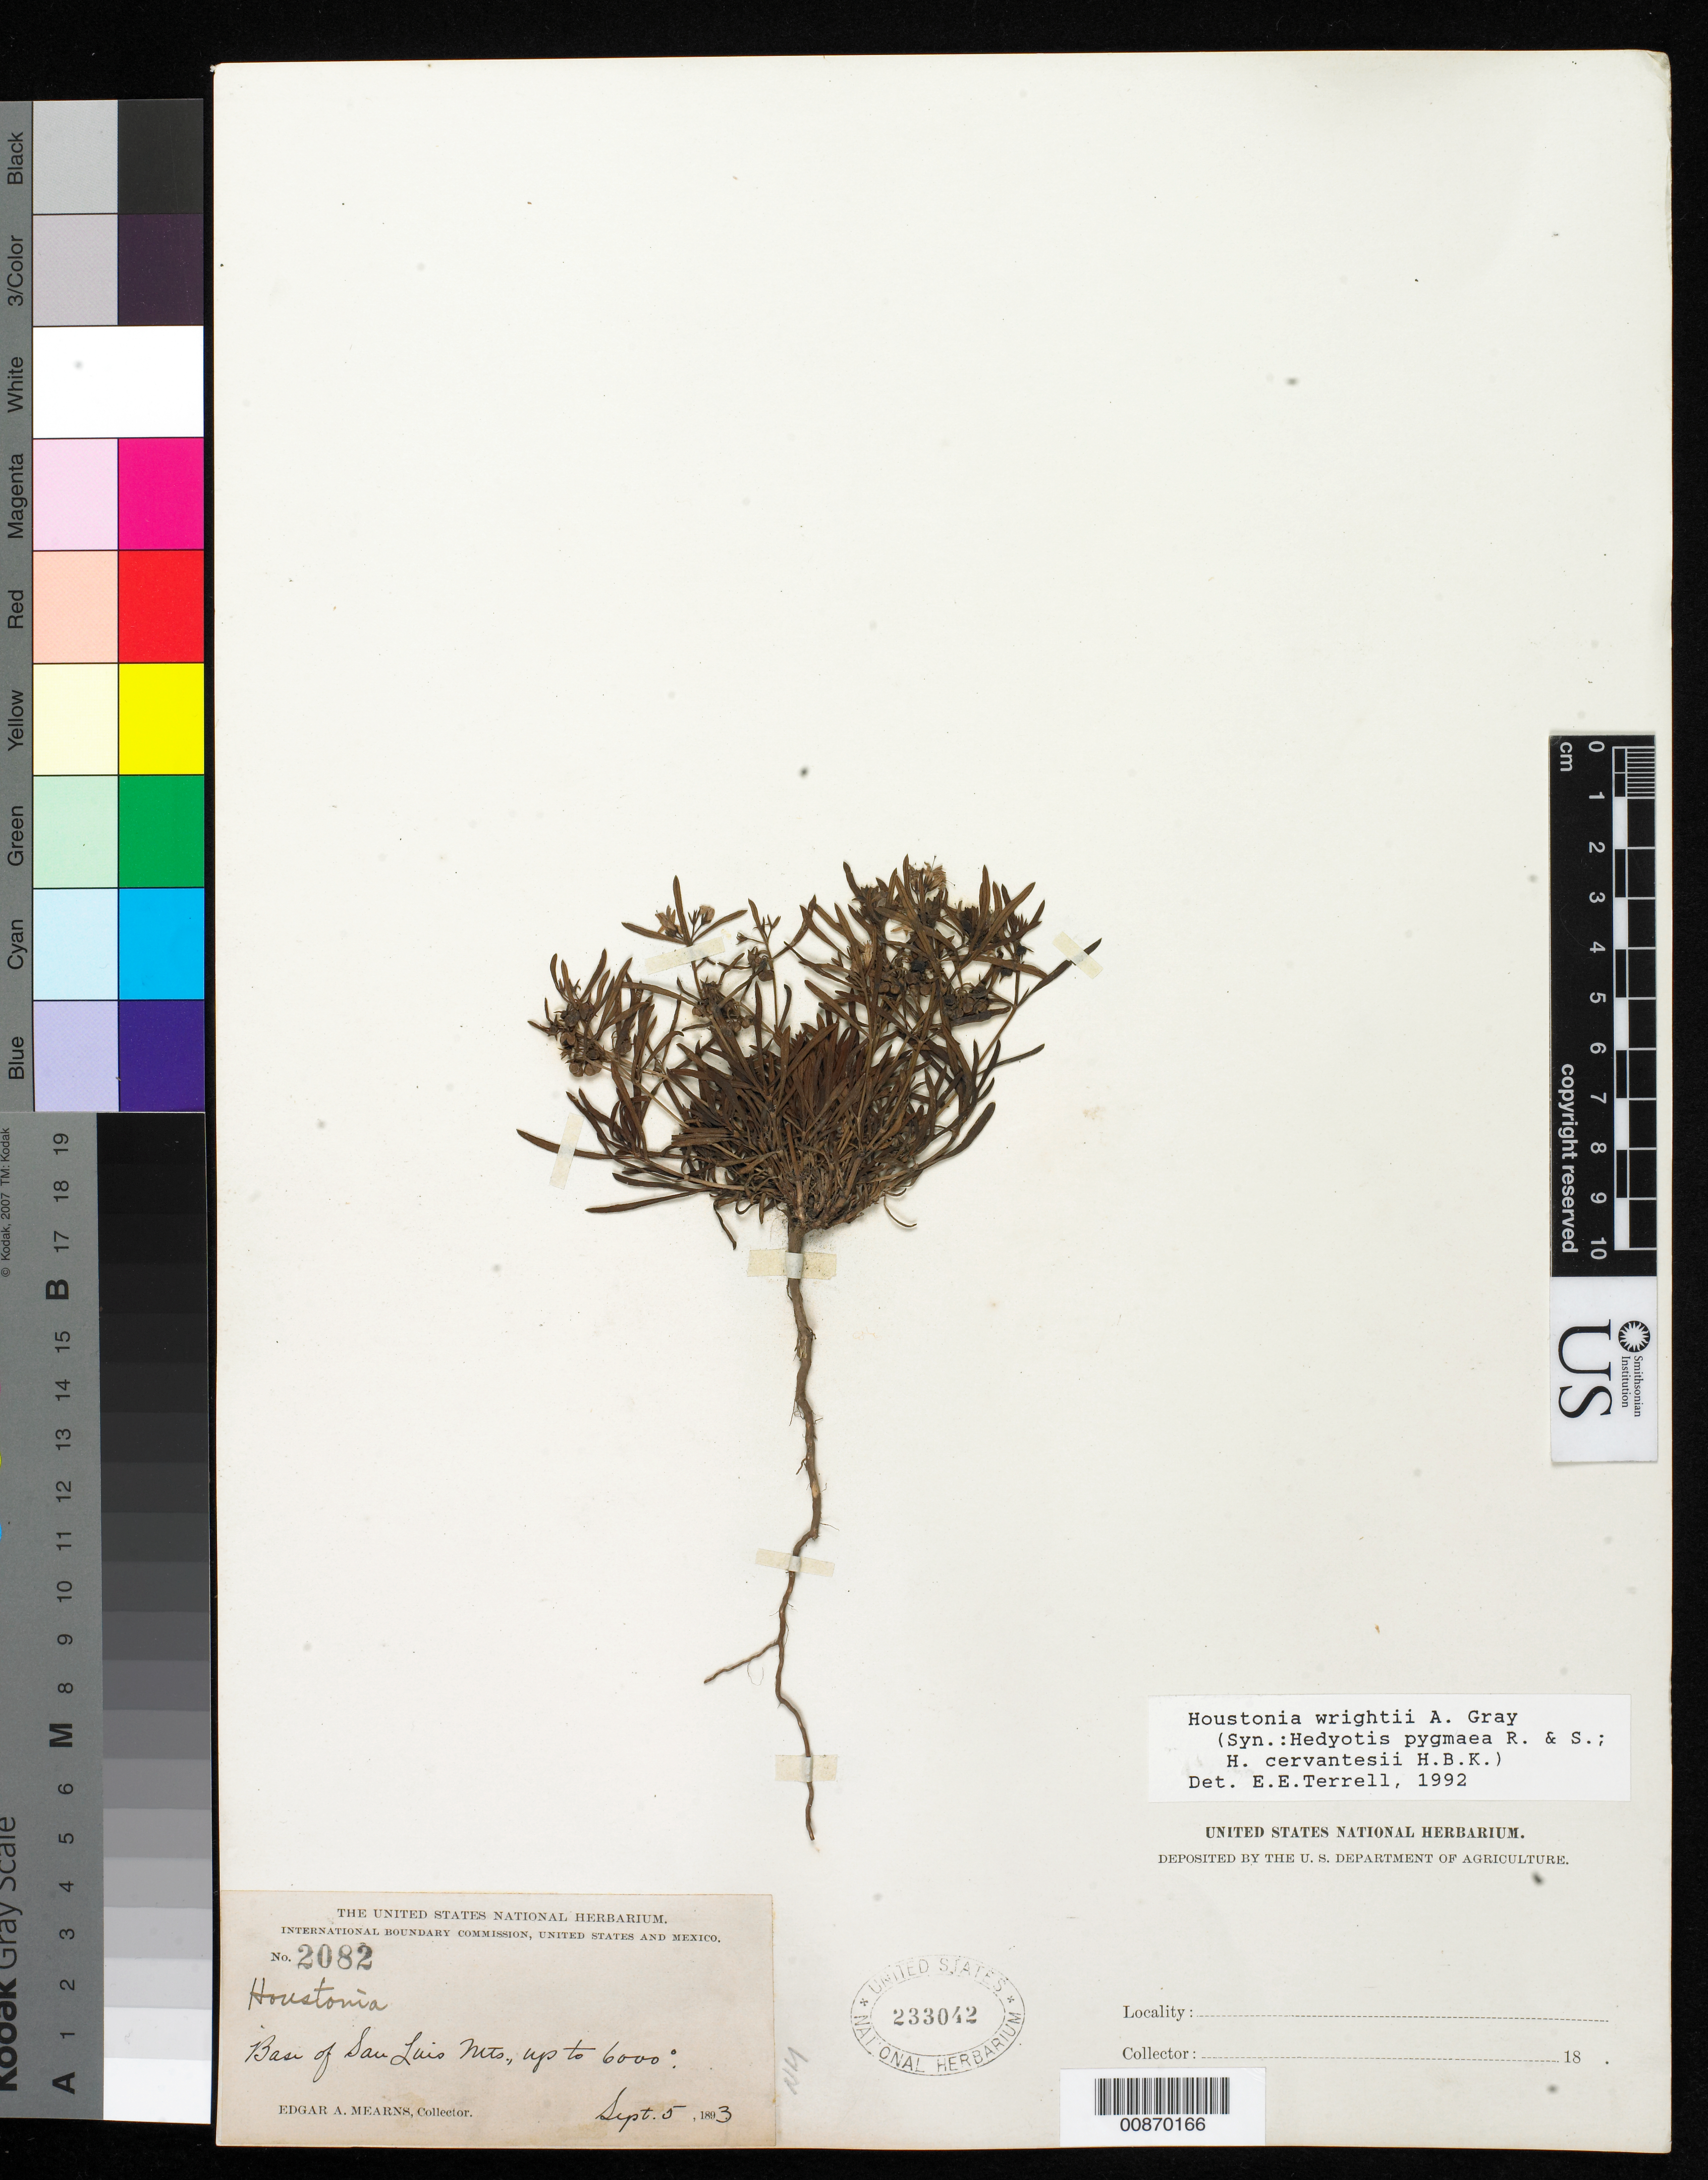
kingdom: Plantae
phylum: Tracheophyta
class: Magnoliopsida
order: Gentianales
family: Rubiaceae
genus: Houstonia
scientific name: Houstonia wrightii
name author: (A. Gray) A. Gray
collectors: E. A. Mearns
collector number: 2082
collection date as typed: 05 Sep 1893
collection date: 1893-09-05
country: United States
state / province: New Mexico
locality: Base of San Luis Mts.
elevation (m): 1829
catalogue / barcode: US 233042